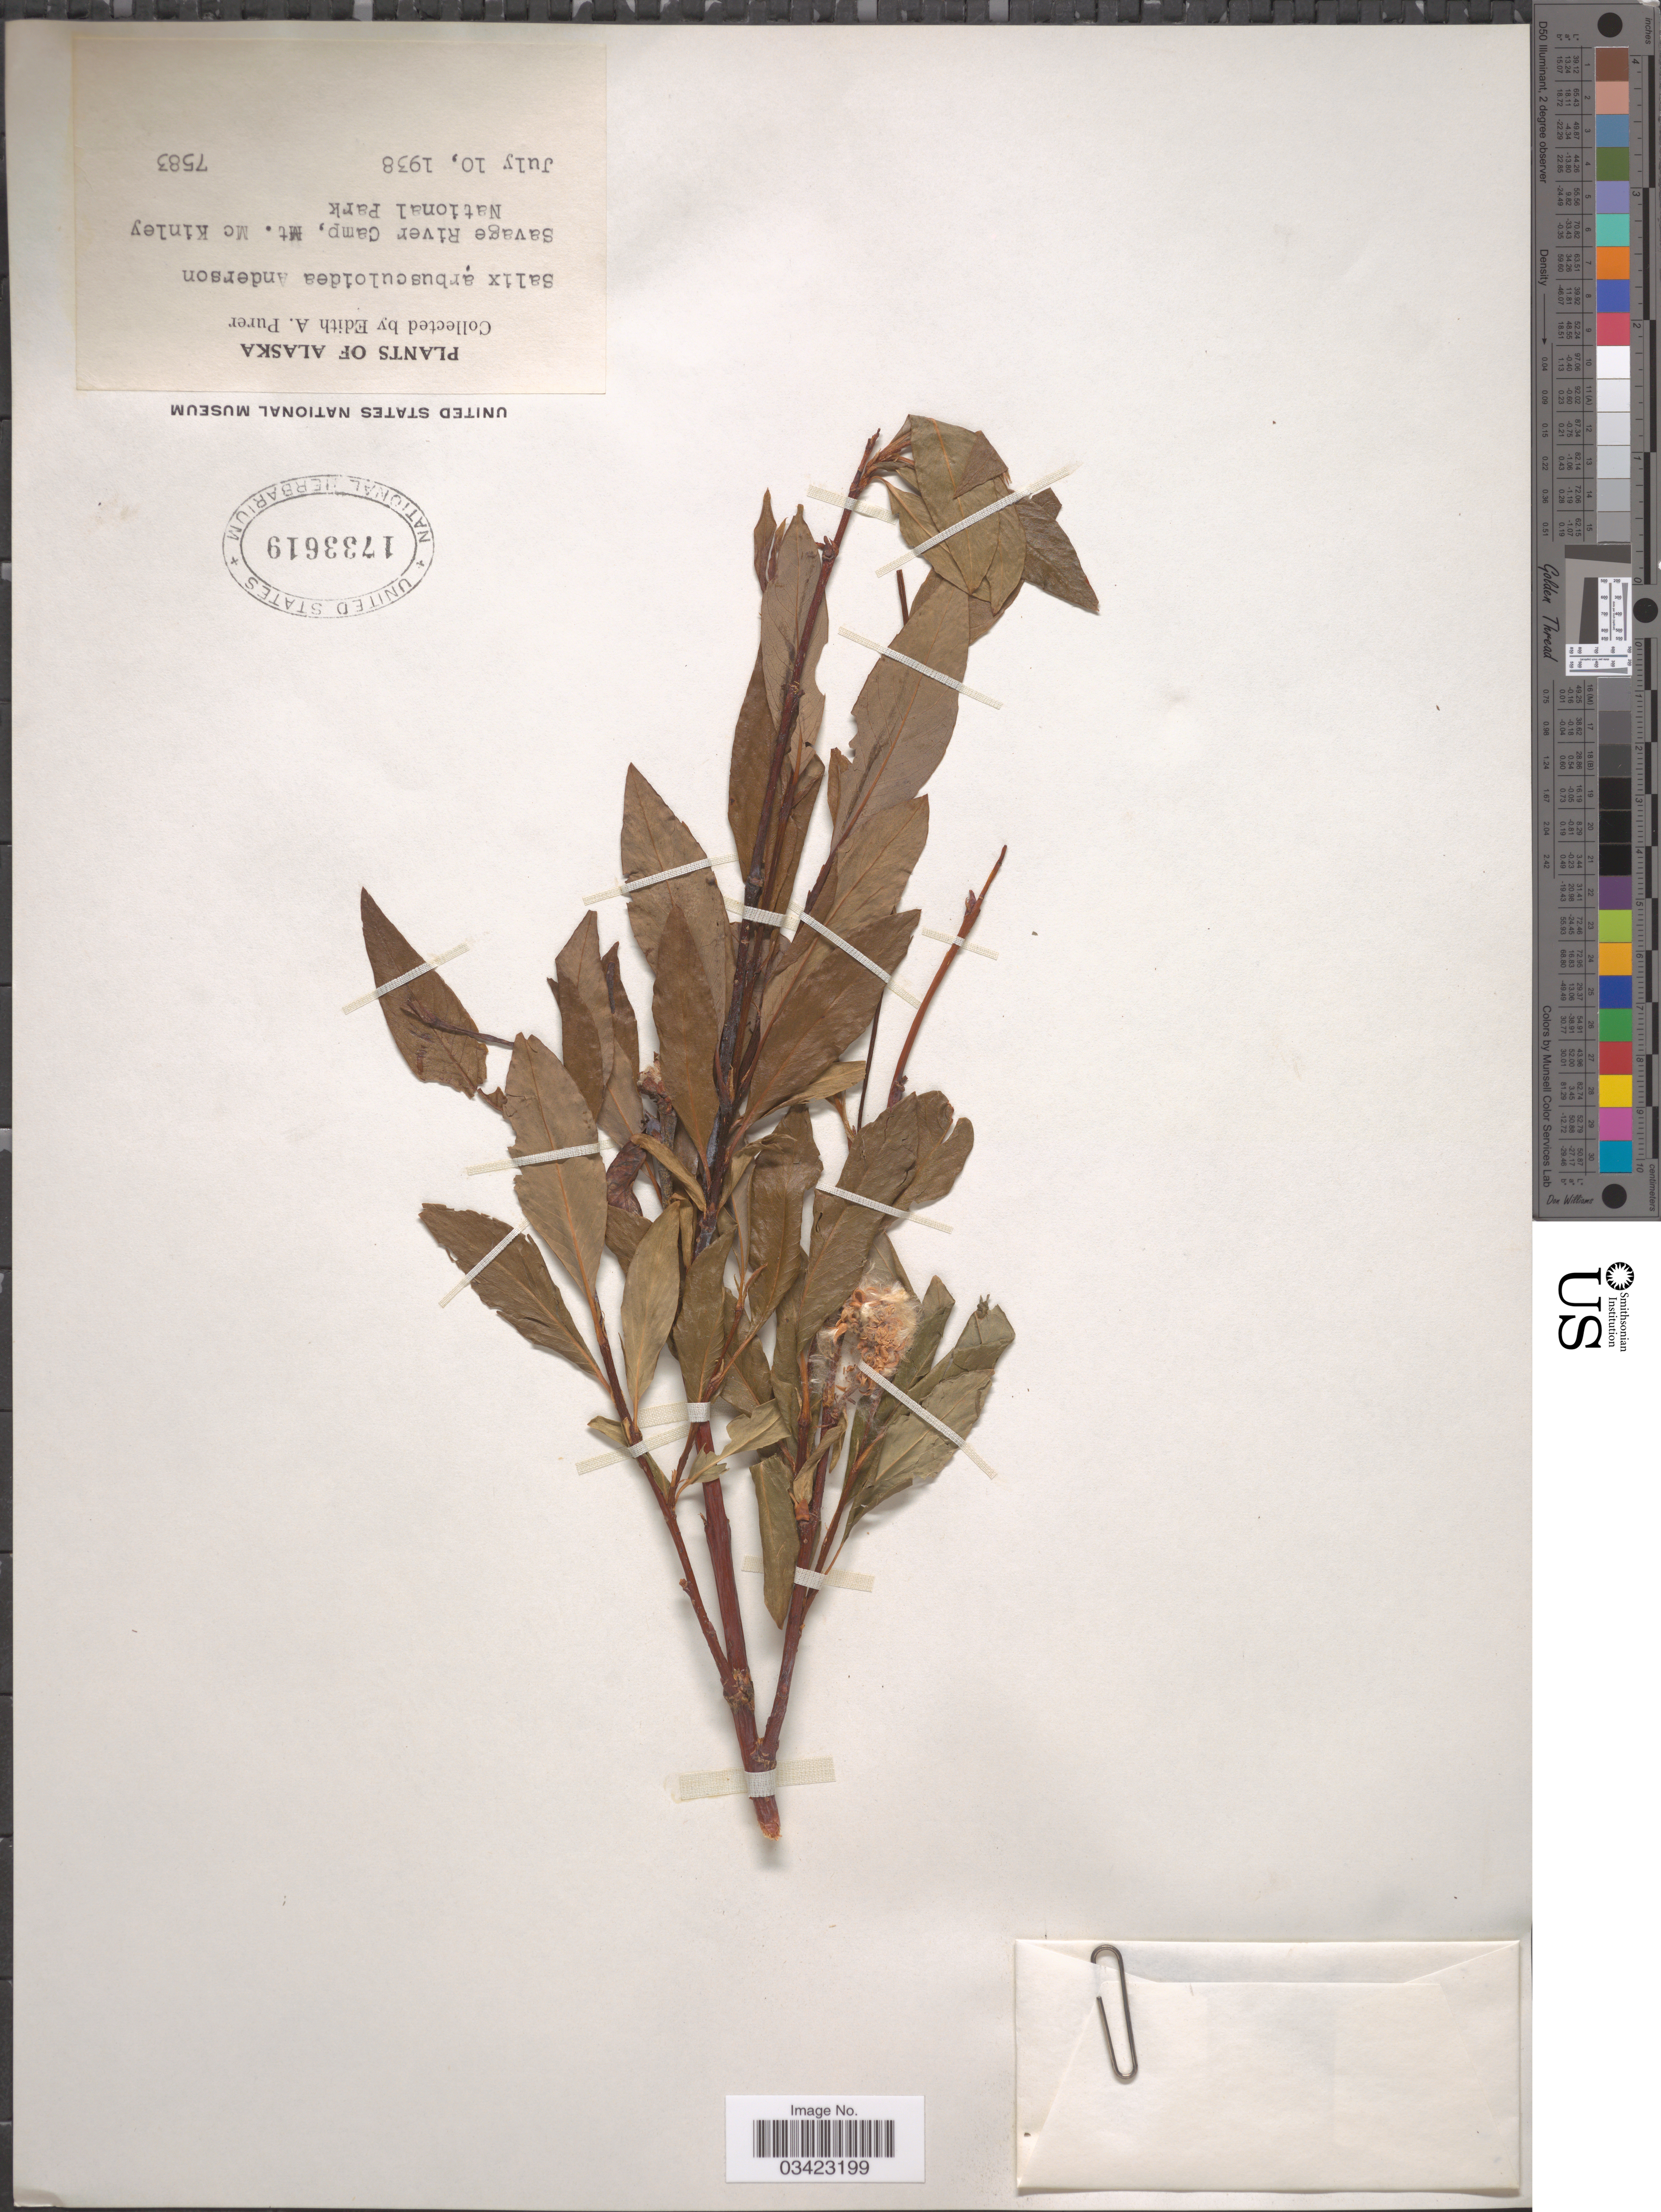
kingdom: Plantae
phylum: Tracheophyta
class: Magnoliopsida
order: Malpighiales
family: Salicaceae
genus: Salix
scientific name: Salix arbusculoides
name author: Andersson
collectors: E. Purer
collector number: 7583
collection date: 1938-07-10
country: United States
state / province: Alaska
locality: Savage River Camp, Mt. Mc Kinley National Park.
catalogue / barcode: US 1733619